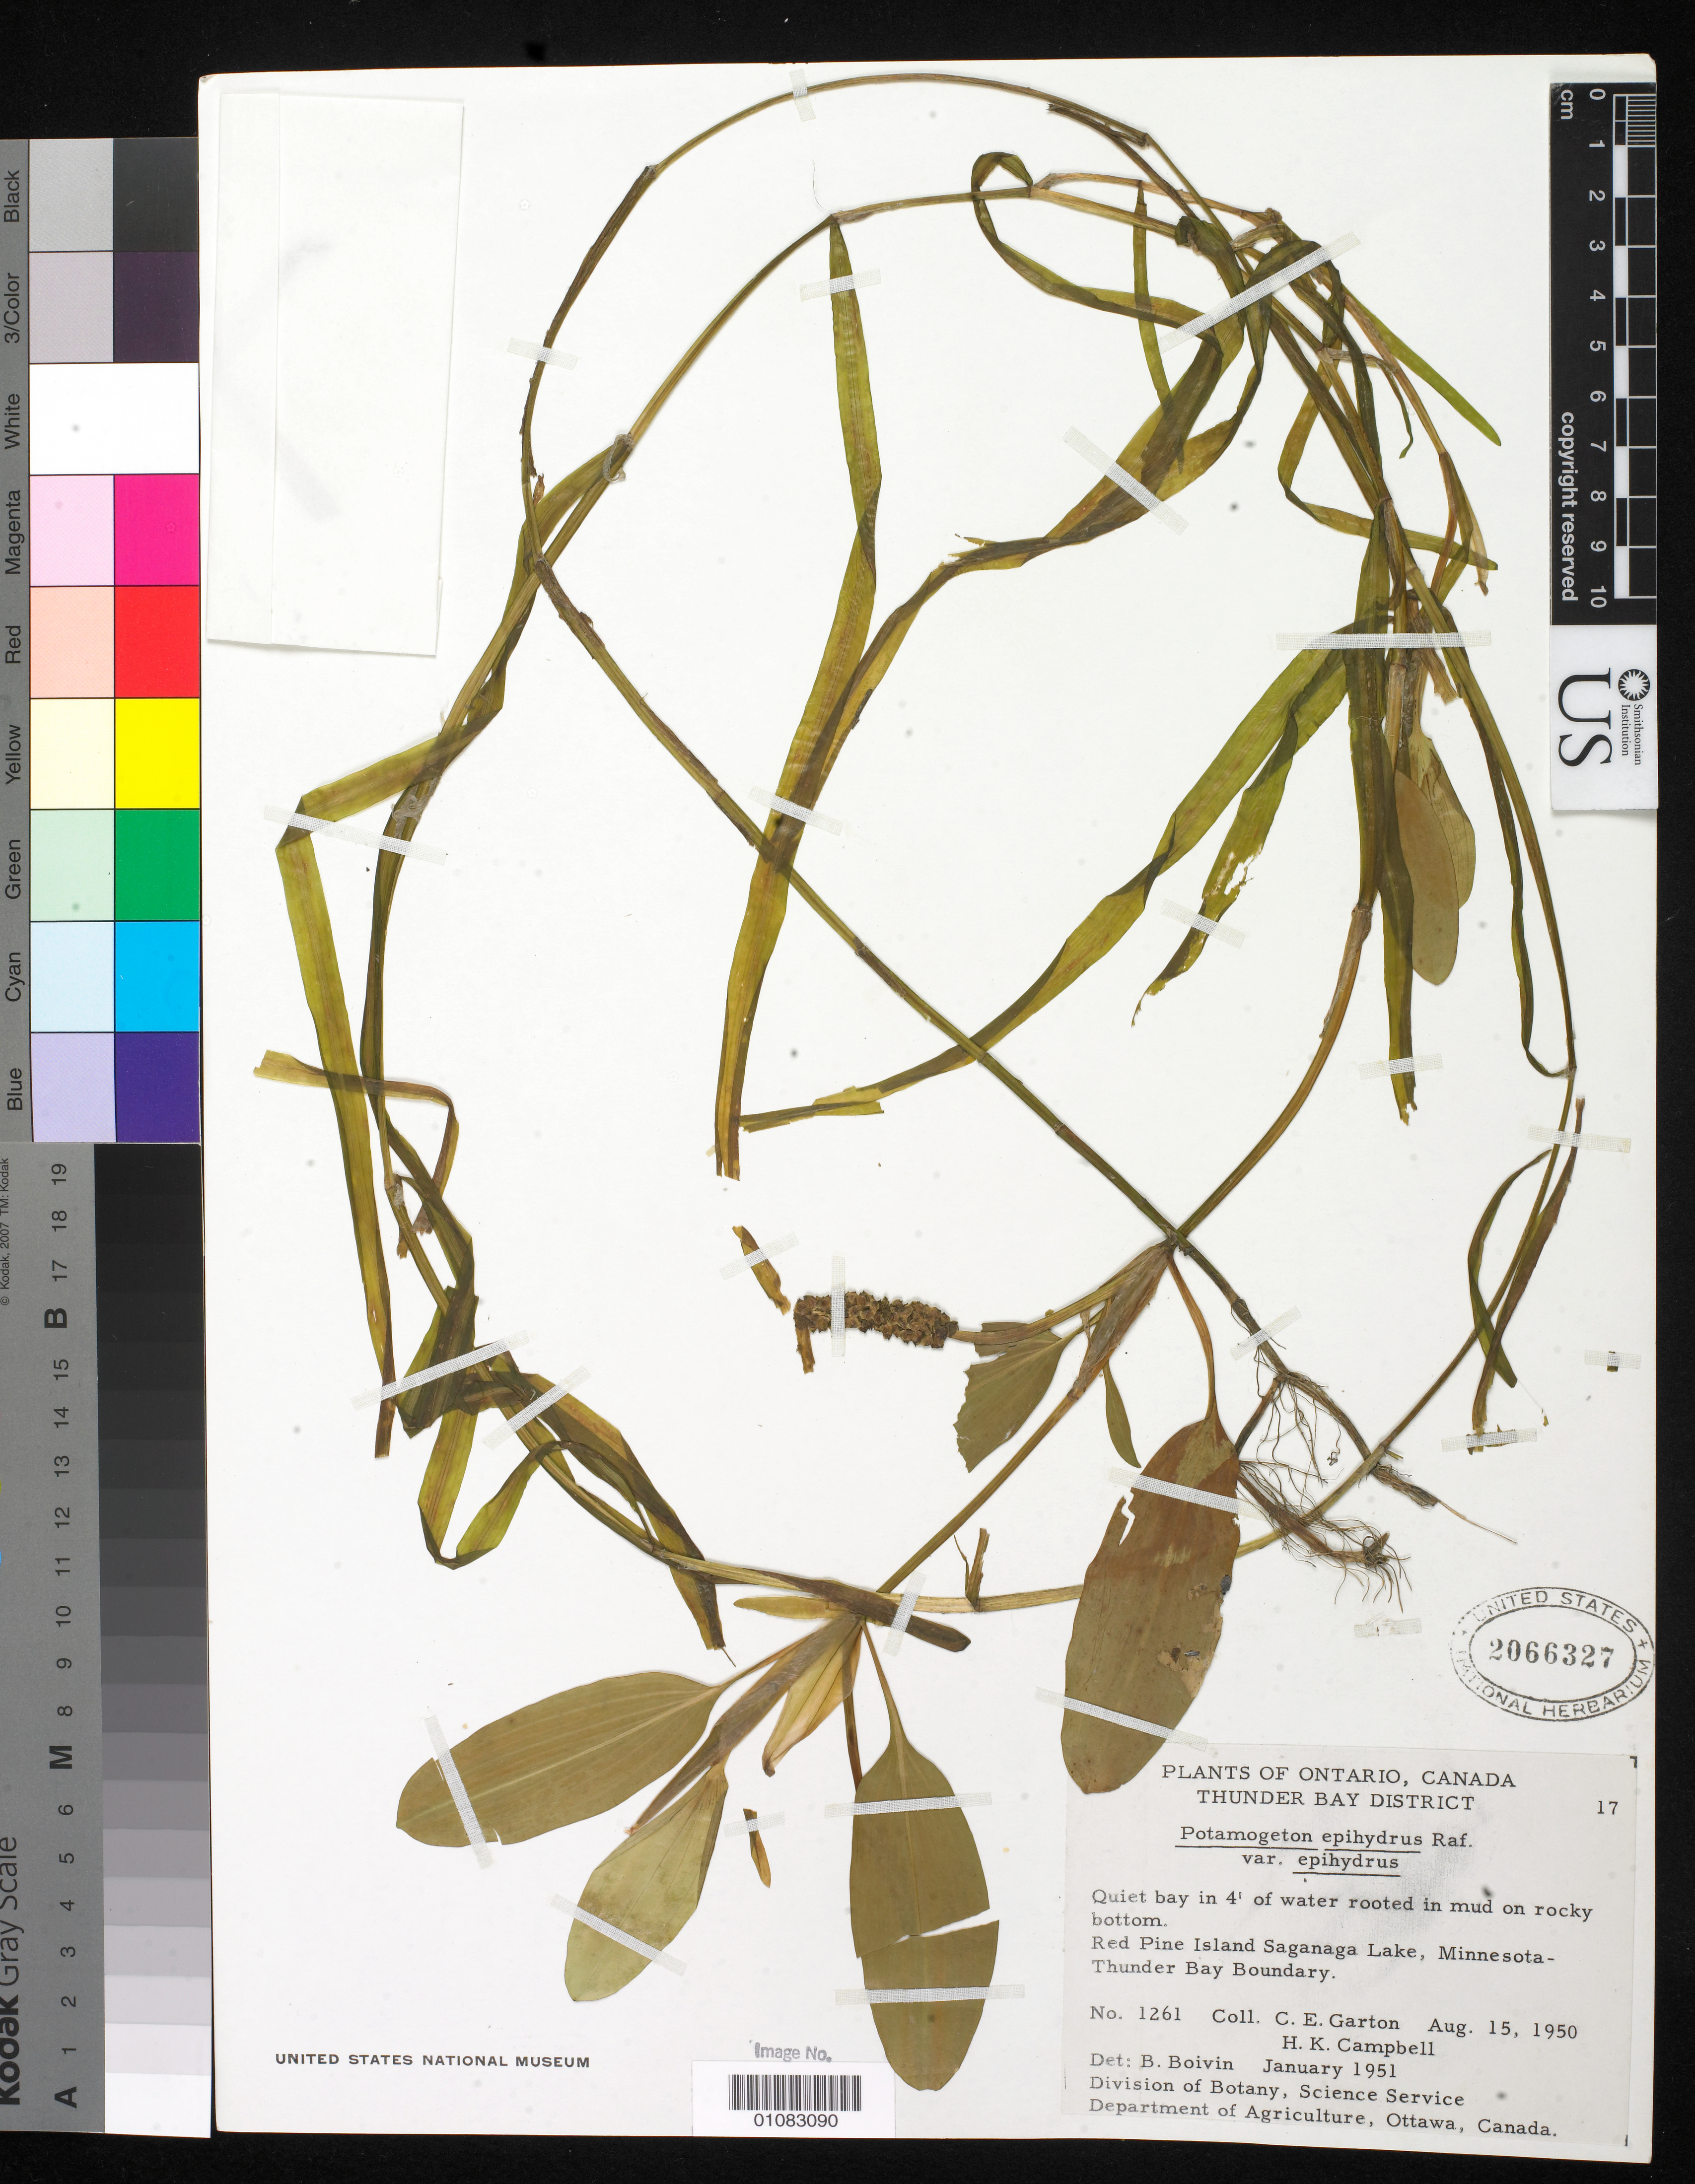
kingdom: Plantae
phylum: Tracheophyta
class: Liliopsida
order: Alismatales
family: Potamogetonaceae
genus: Potamogeton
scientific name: Potamogeton epihydrus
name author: Raf.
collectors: C. E. Garton & H. K. Campbell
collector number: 1261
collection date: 1950-08-15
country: Canada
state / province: Ontario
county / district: Thunder Bay District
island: Red Pine Island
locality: Minnesota- Thunder Bay Boundary, Saganaga Lake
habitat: Quiet bay in water rooted in mud on rocky bottom.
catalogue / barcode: US 2066327